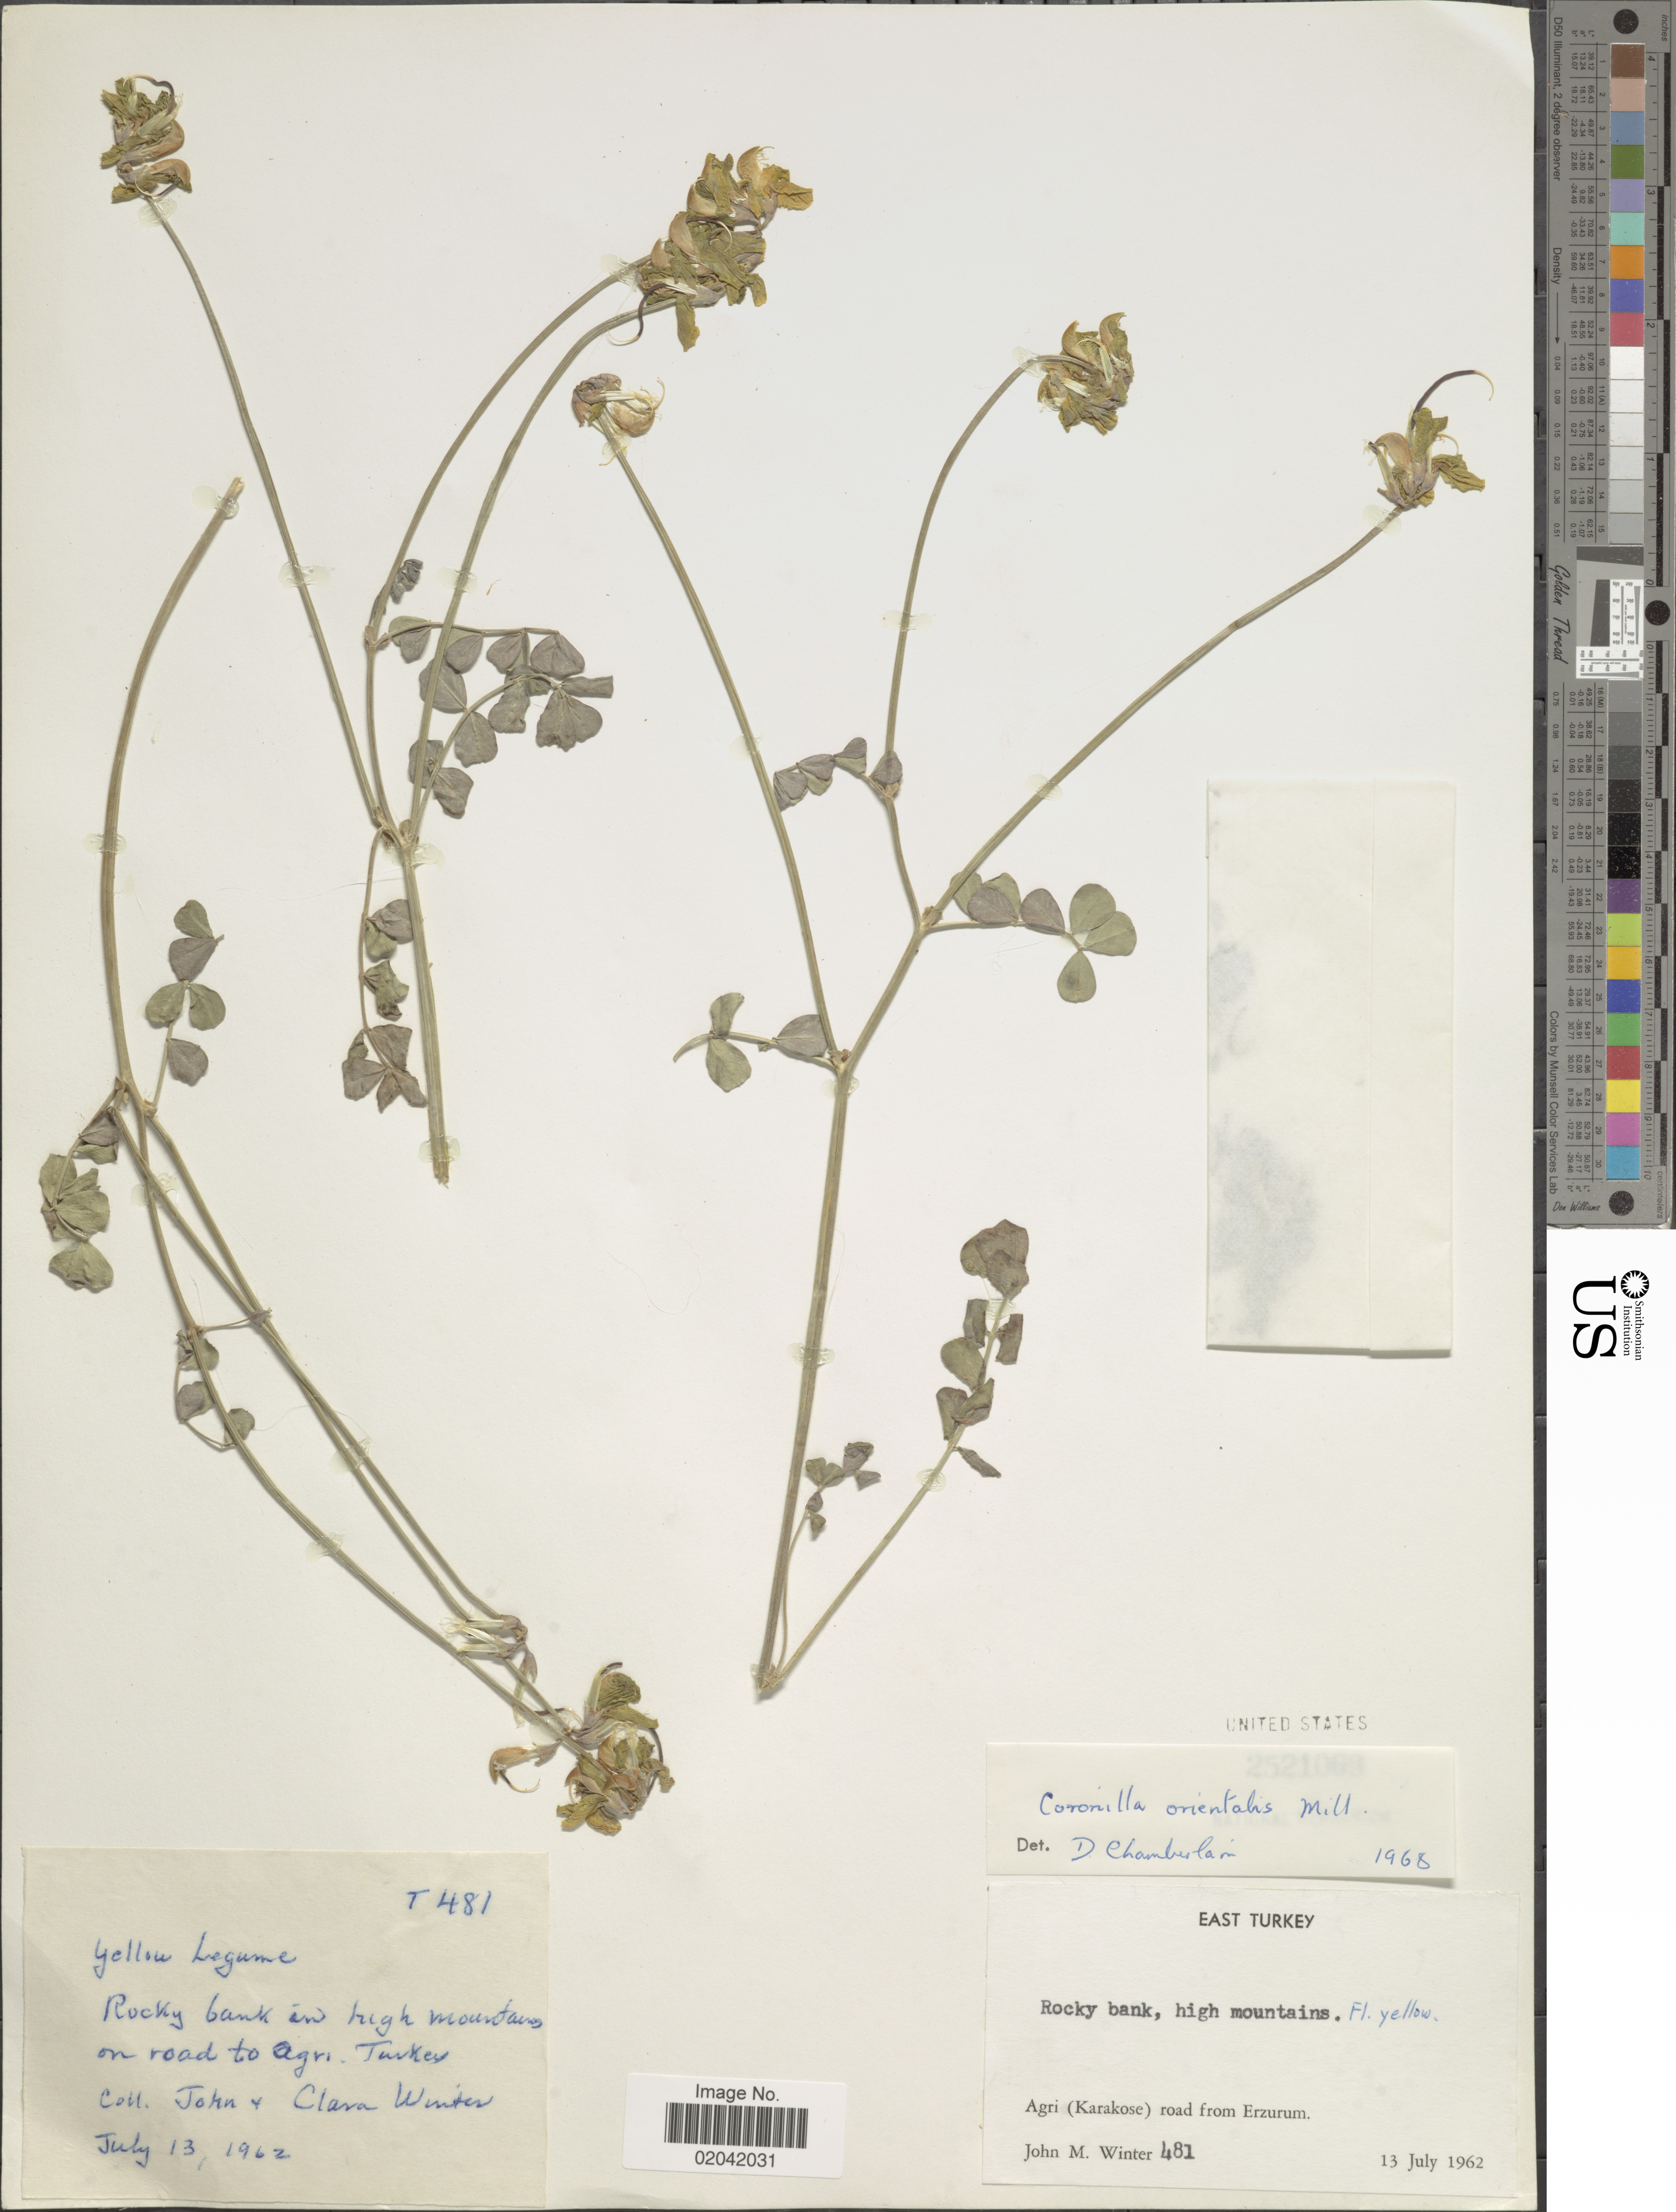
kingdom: Plantae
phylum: Tracheophyta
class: Magnoliopsida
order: Fabales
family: Fabaceae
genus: Coronilla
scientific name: Coronilla orientalis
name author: Mill.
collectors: J. M. Winter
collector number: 481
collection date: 1962-07-13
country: Turkey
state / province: Agri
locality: East Turkey, Agri (Karakose) road from Erzurum, Rocky bank in high mountains on road to Agri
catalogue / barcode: US 2521009